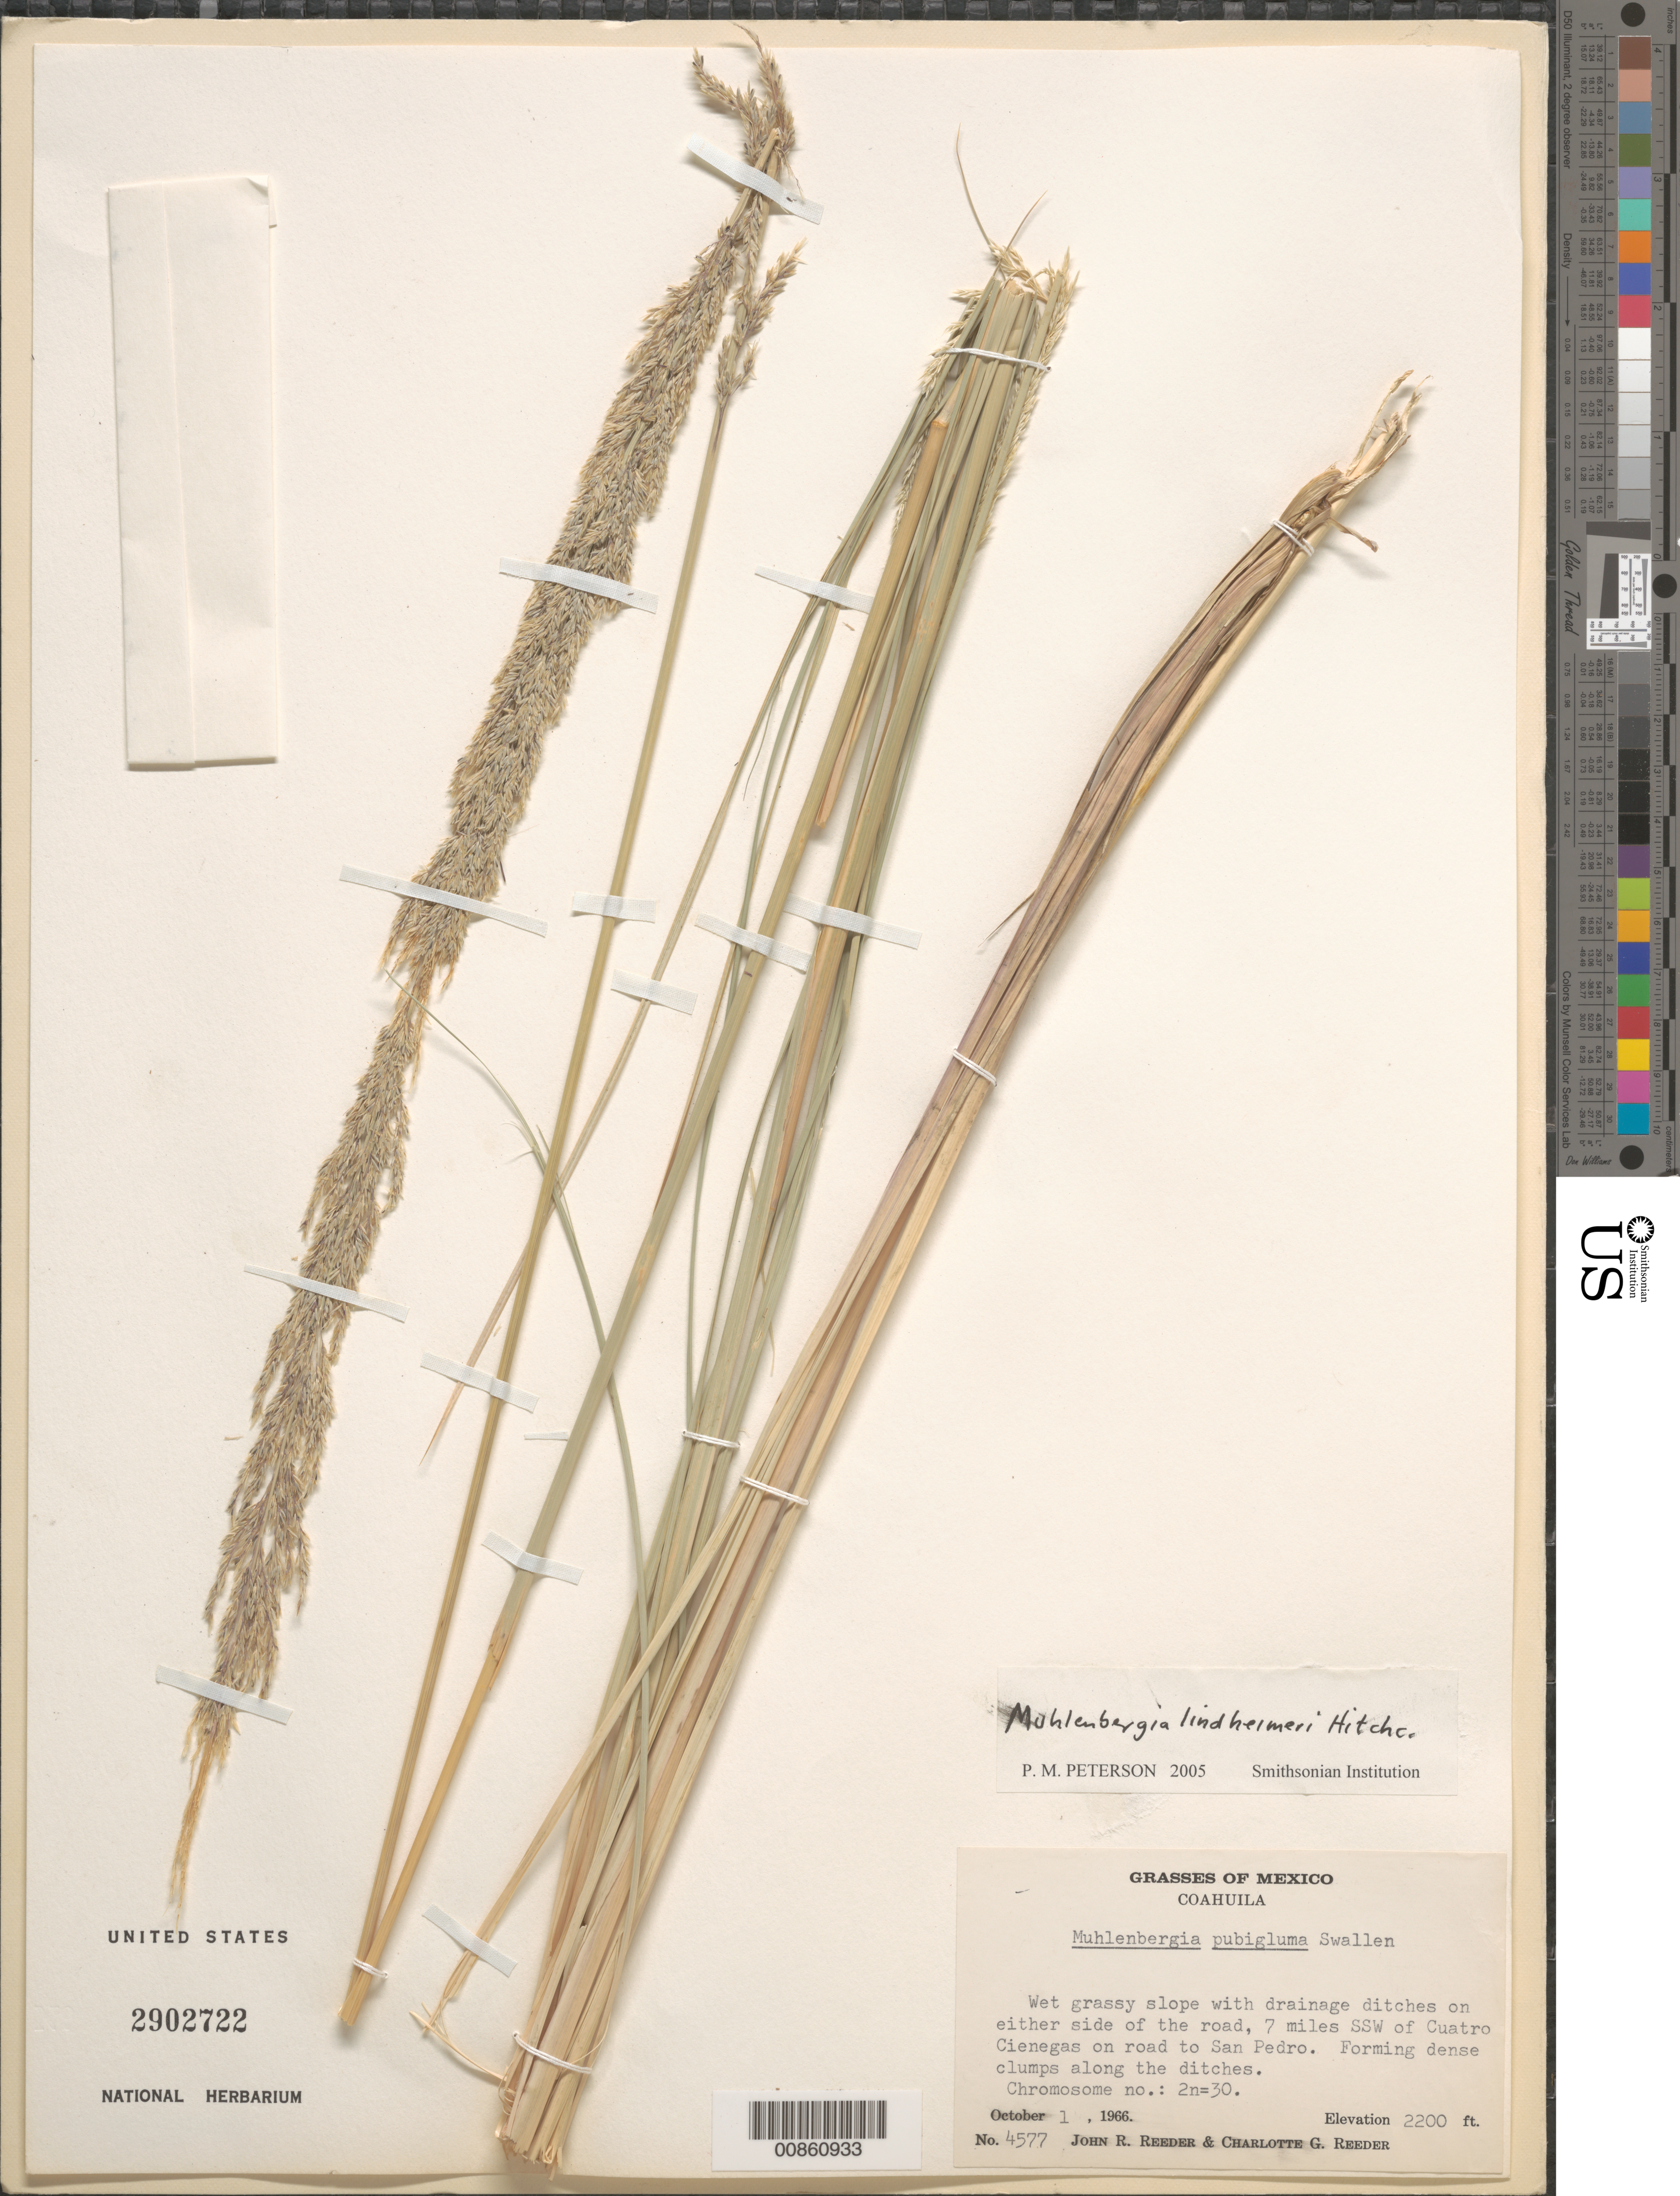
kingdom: Plantae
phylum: Tracheophyta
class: Liliopsida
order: Poales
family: Poaceae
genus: Muhlenbergia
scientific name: Muhlenbergia lindheimeri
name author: Hitchc.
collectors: J. R. Reeder & C. G. Reeder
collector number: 4577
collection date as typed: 05 Sep 1965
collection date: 1965-09-05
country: Mexico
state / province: Coahuila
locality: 7 mi SSW of Cuatrocienegas on road to San Pedro, Coah.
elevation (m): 671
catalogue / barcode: US 2902722